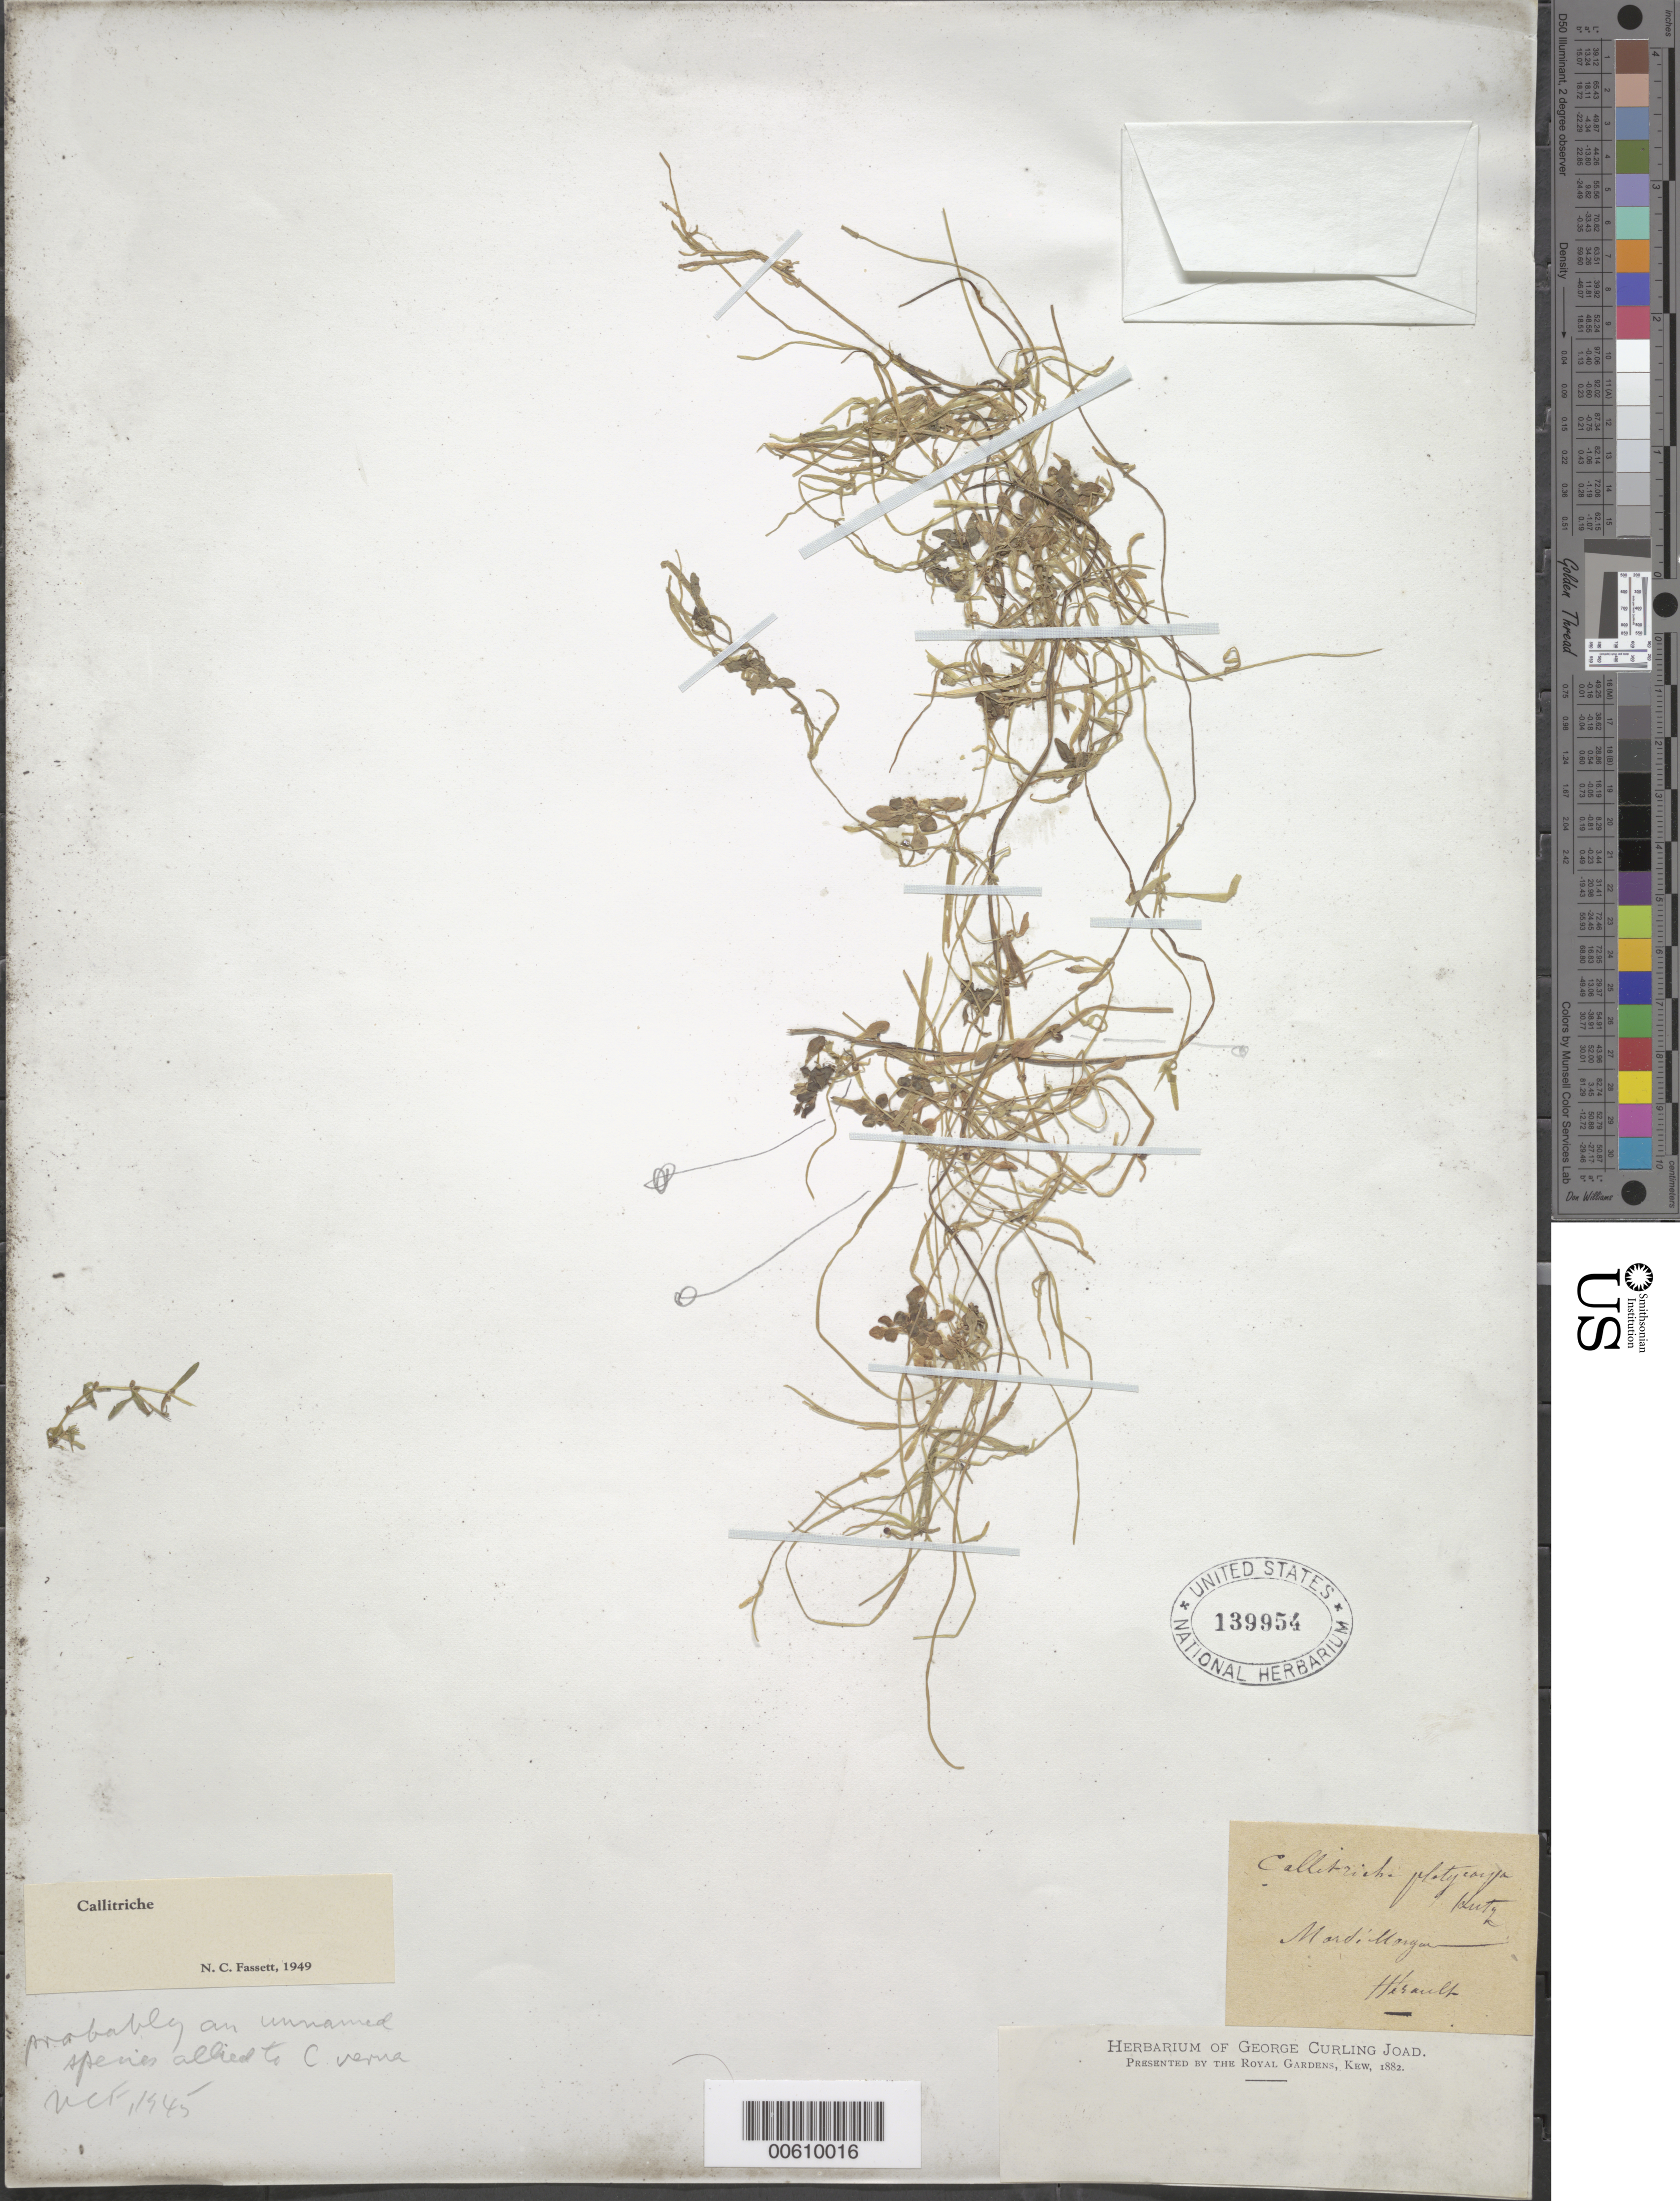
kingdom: Plantae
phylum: Tracheophyta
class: Magnoliopsida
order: Lamiales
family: Plantaginaceae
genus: Callitriche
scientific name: Callitriche verna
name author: L.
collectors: F. T. Kützing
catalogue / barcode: US 139954